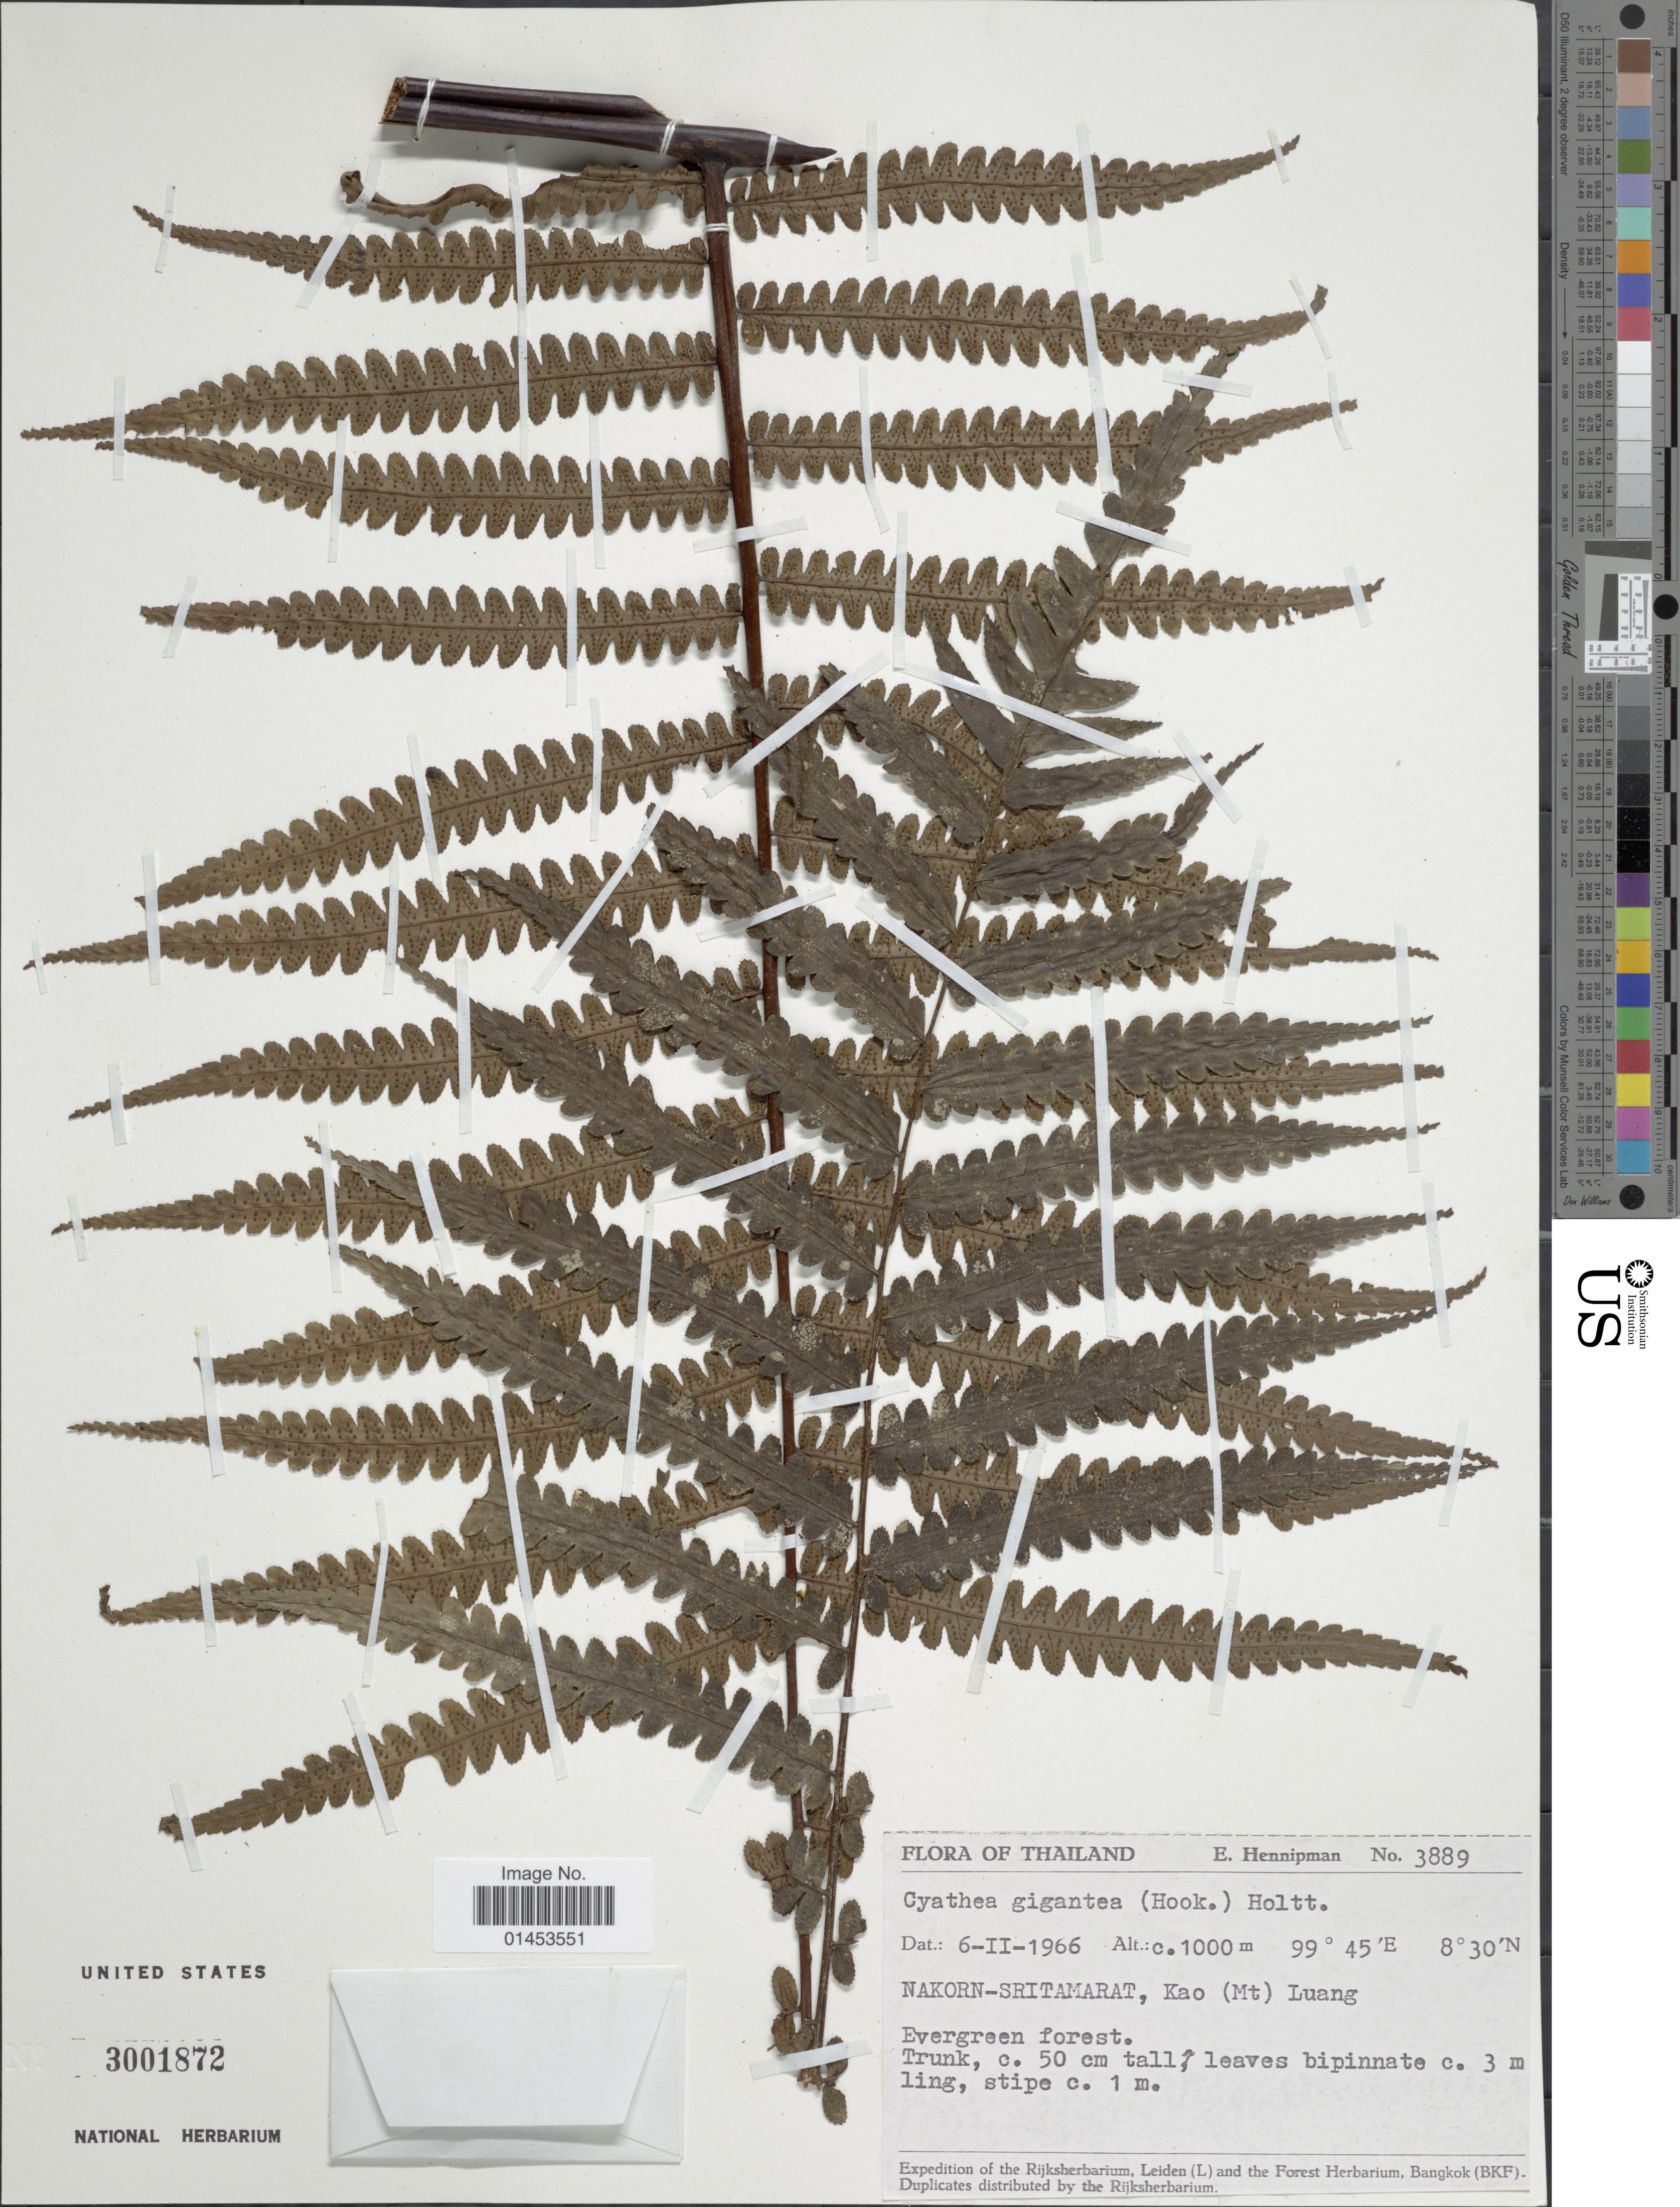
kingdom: Plantae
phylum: Tracheophyta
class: Polypodiopsida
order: Cyatheales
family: Cyatheaceae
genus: Cyathea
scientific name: Cyathea gigantea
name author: (Wall. ex Hook.) Holttum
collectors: E. Hennipman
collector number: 3889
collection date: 1966-02-06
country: Thailand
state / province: Nakhon Si Thammarat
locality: Nakorn-Sritamarat, Kao(Mt) Luang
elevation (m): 1000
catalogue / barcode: US 3001872